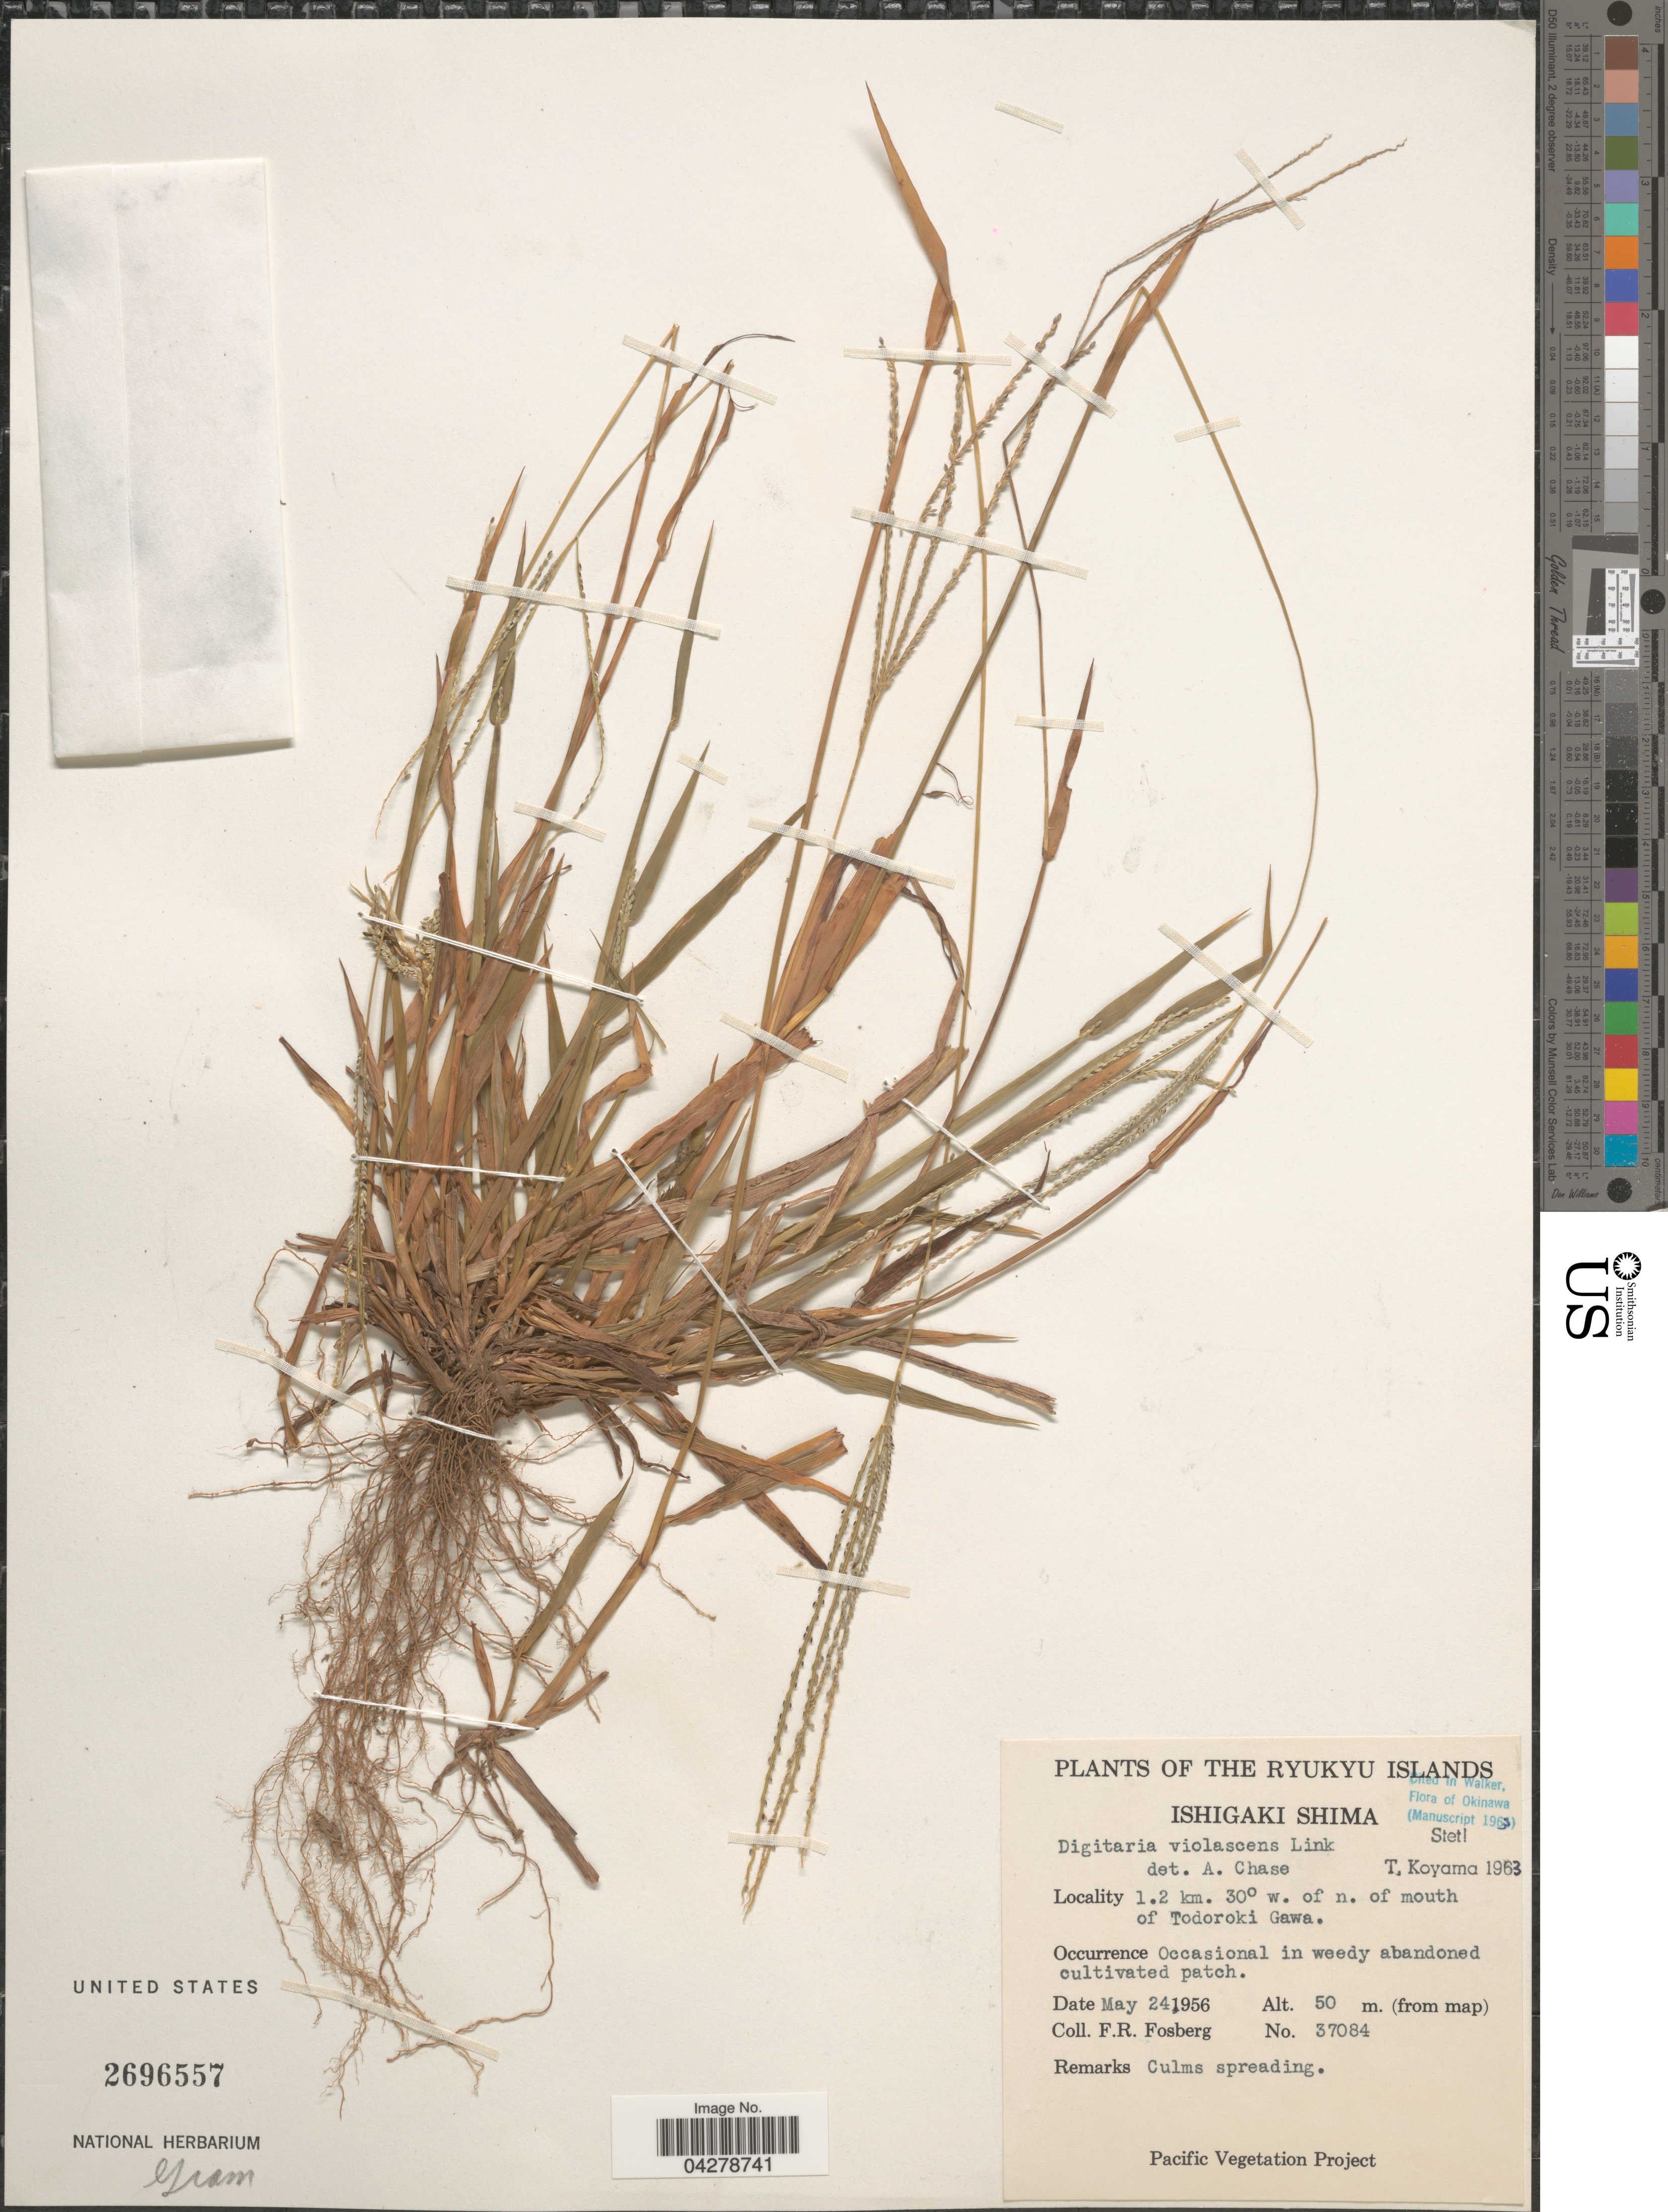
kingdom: Plantae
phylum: Tracheophyta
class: Liliopsida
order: Poales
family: Poaceae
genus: Digitaria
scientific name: Digitaria violascens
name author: Link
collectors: F. R. Fosberg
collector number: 37084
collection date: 1956-05-24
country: Japan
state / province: Okinawa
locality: Ryukyu Islands. Ishigaki Shima. 1.2 km. 30° w. of n. of mouth of Todoroki Gawa.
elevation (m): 50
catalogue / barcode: US 2696557